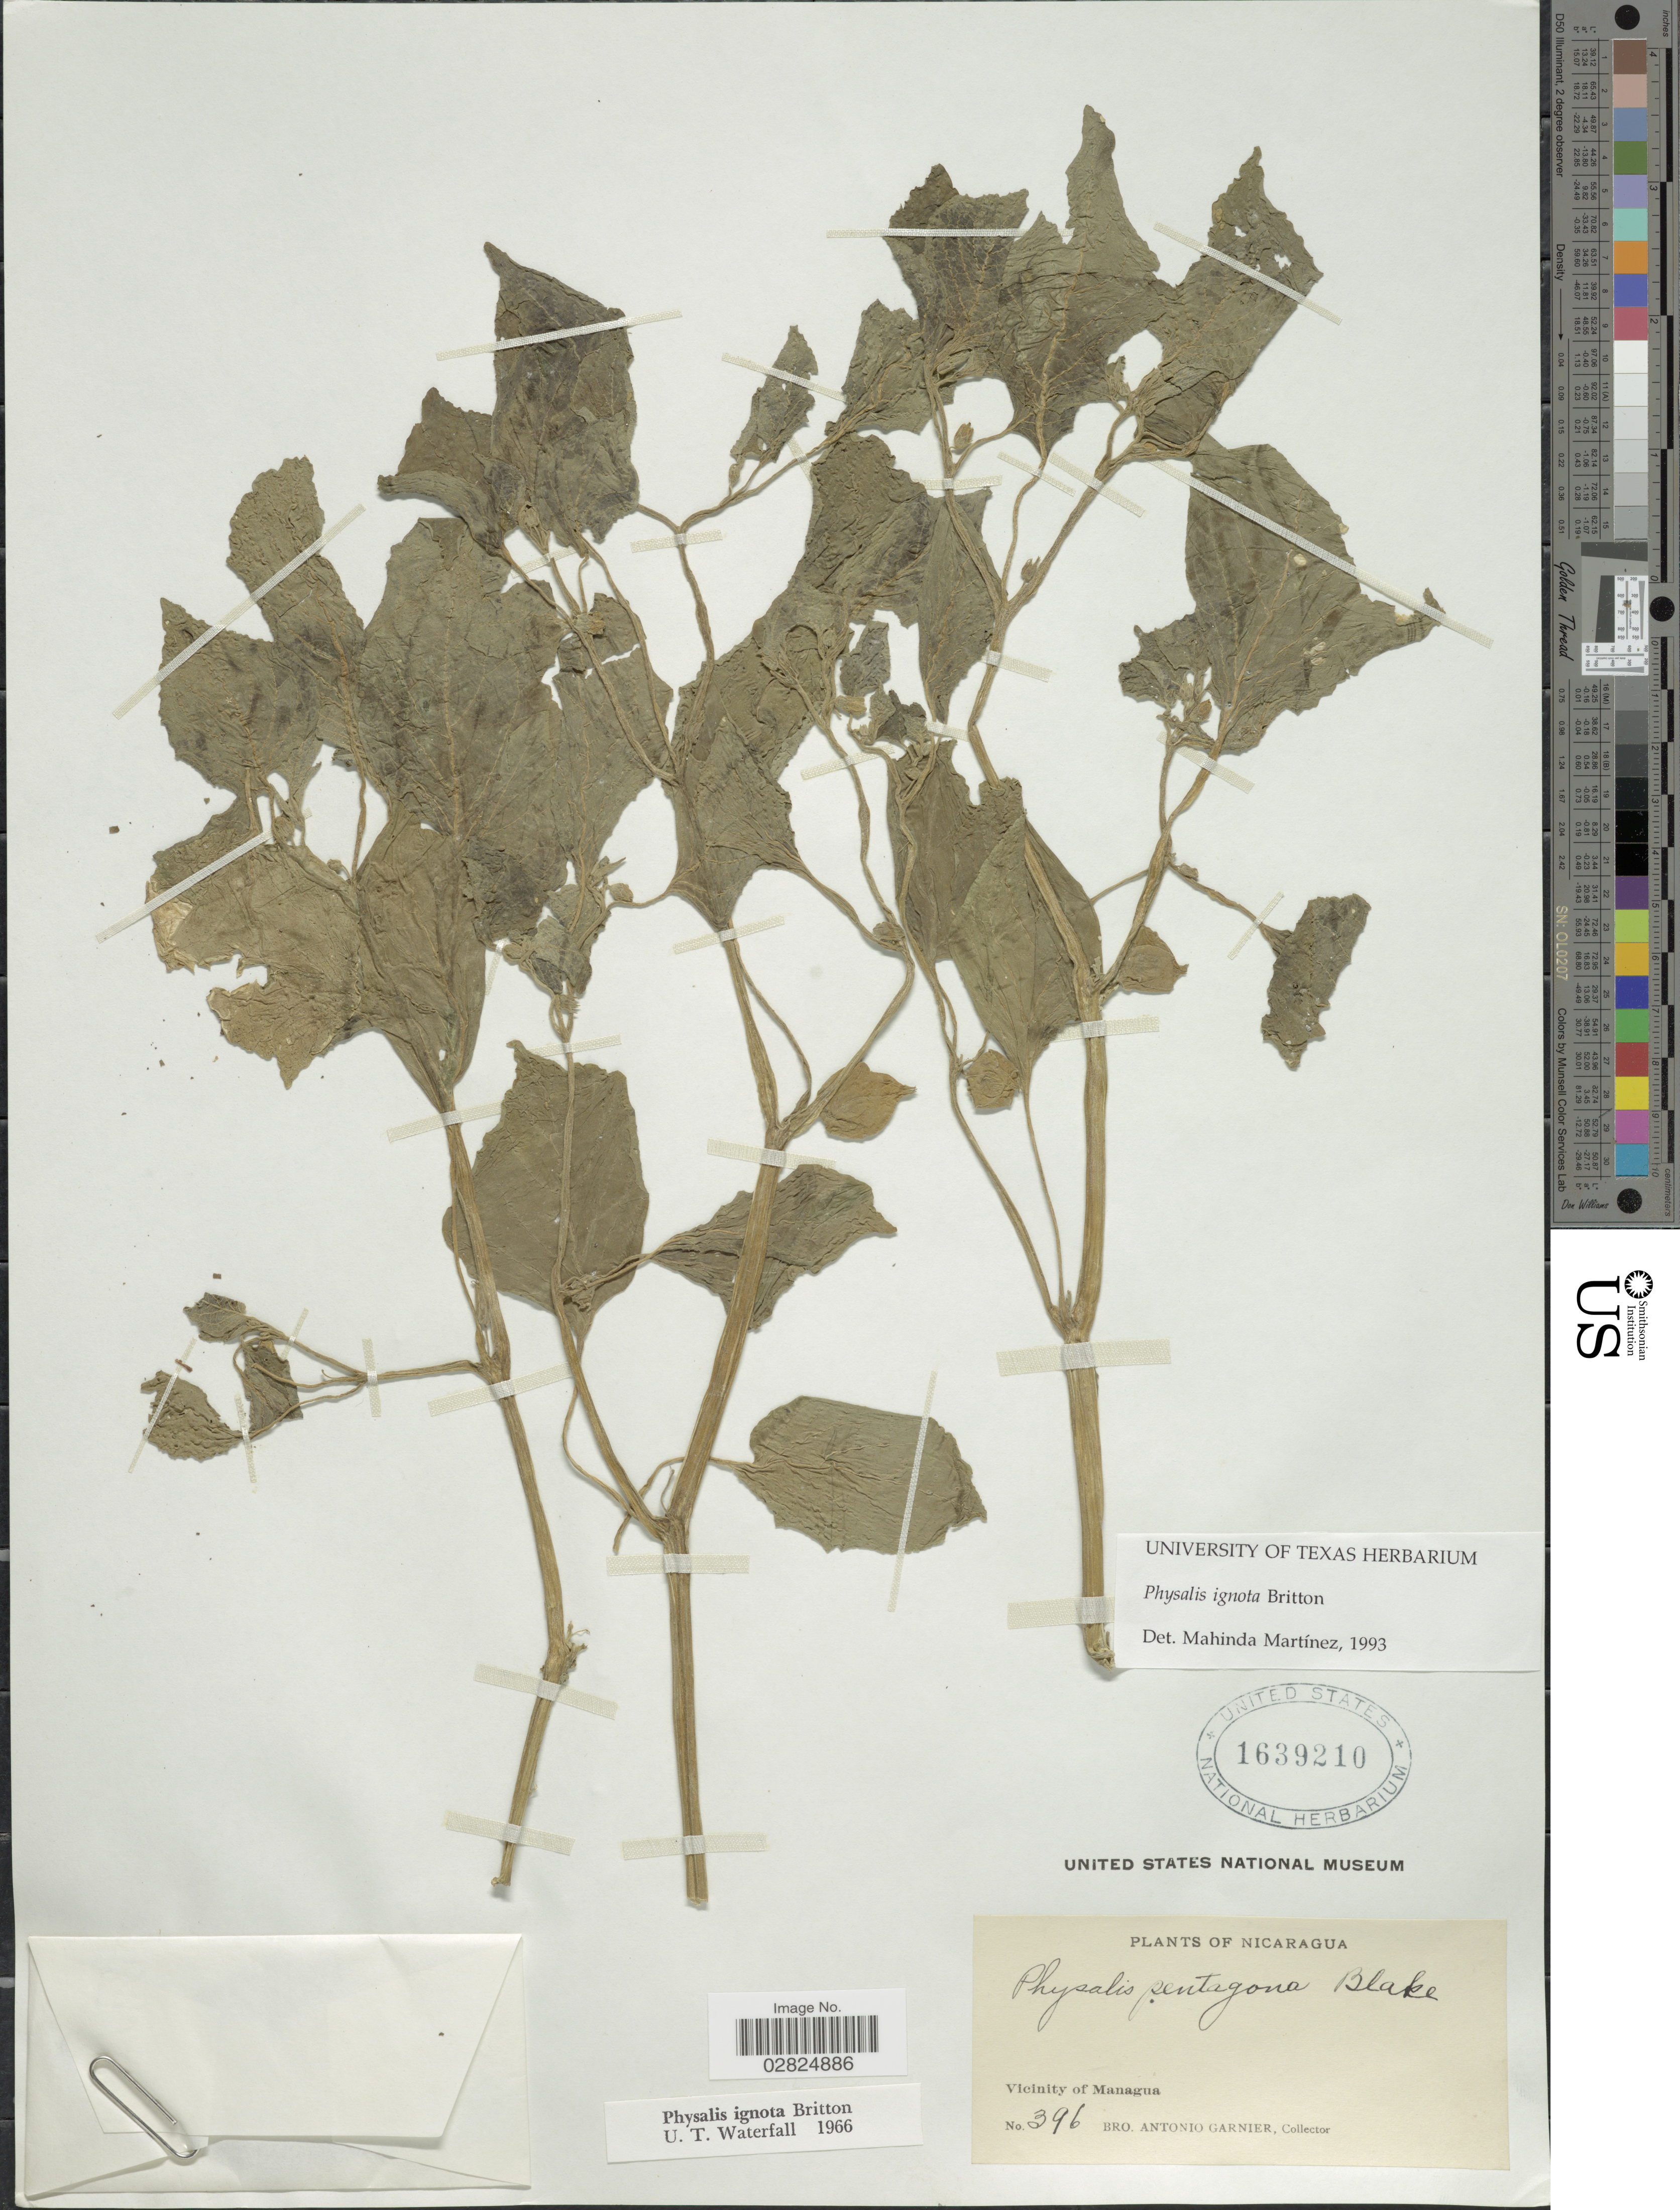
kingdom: Plantae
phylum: Tracheophyta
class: Magnoliopsida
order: Solanales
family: Solanaceae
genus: Physalis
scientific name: Physalis ignota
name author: Britton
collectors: Bro. A. Garnier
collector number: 396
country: Nicaragua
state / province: Managua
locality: Vicinity of Managua.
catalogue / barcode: US 1639210